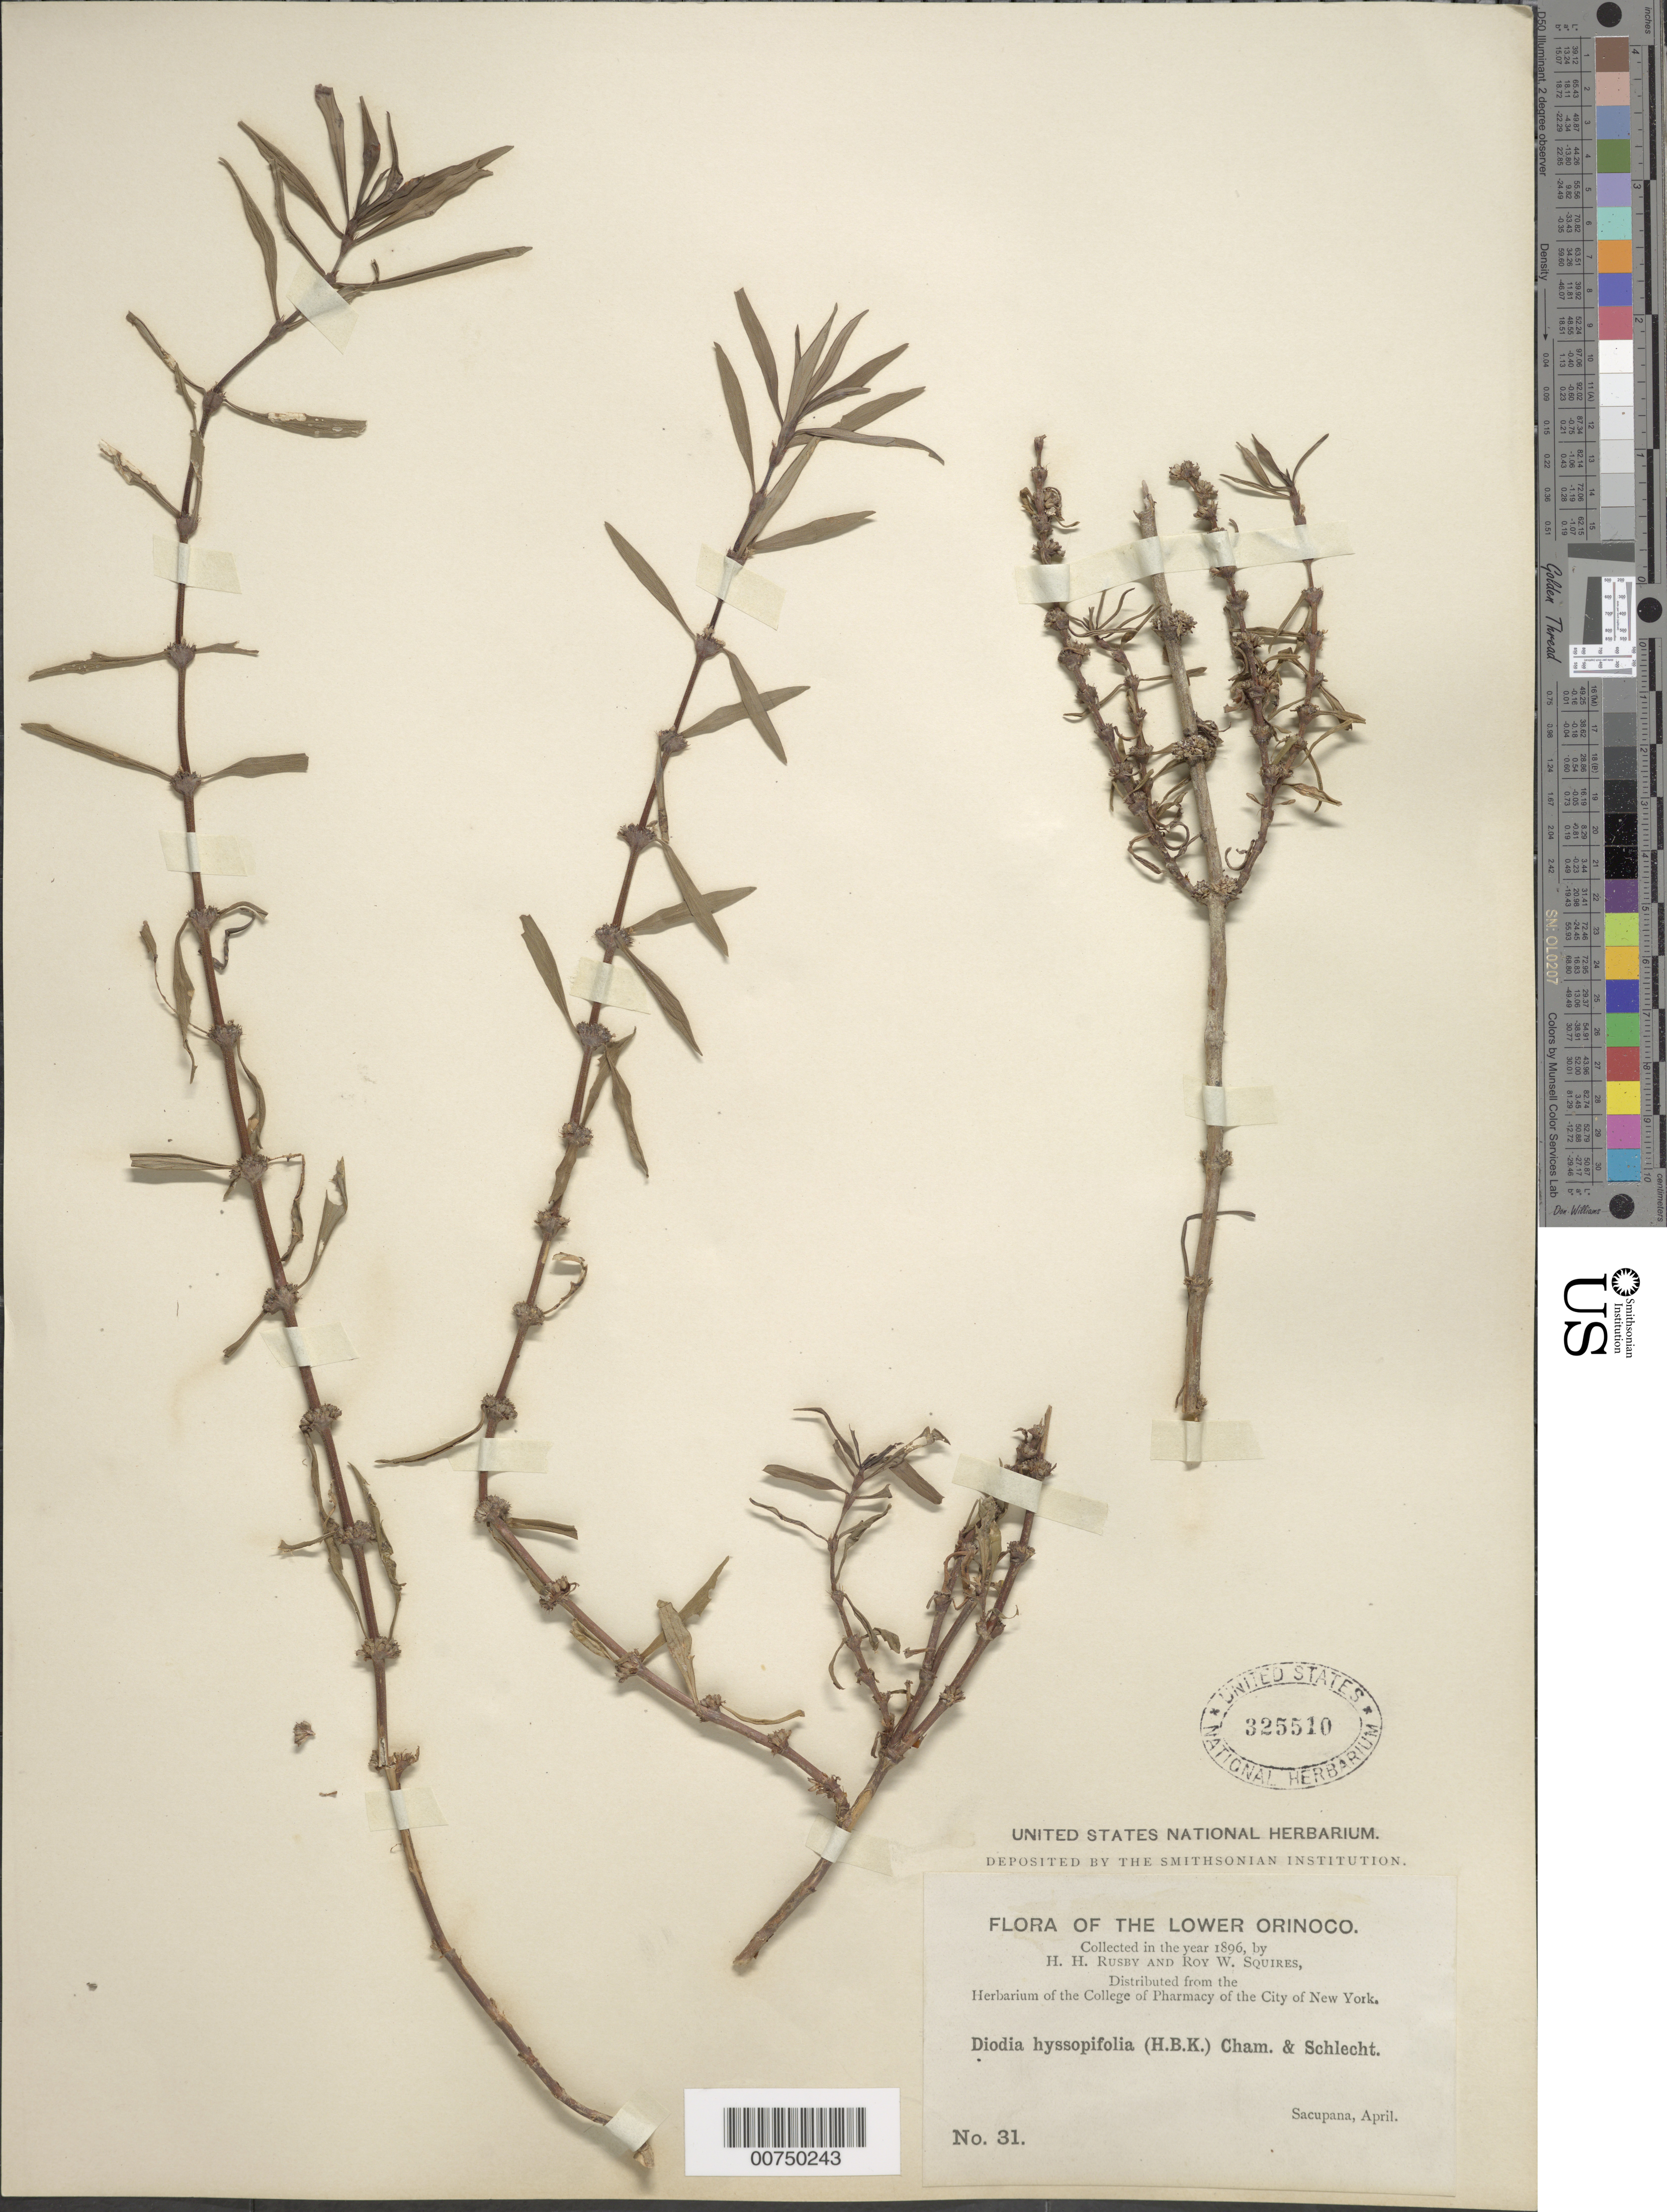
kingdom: Plantae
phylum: Tracheophyta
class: Magnoliopsida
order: Gentianales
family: Rubiaceae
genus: Diodia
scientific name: Diodia hyssopifolia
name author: (Willd. ex Roem. & Schult.) Cham. & Schltdl.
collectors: H. H. Rusby & R. Squires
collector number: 31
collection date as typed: April 1896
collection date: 1896-04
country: Venezuela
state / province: Delta Amacuro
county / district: Antonio Díaz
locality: Lower Orinoco, Sacupana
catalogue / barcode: US 325510